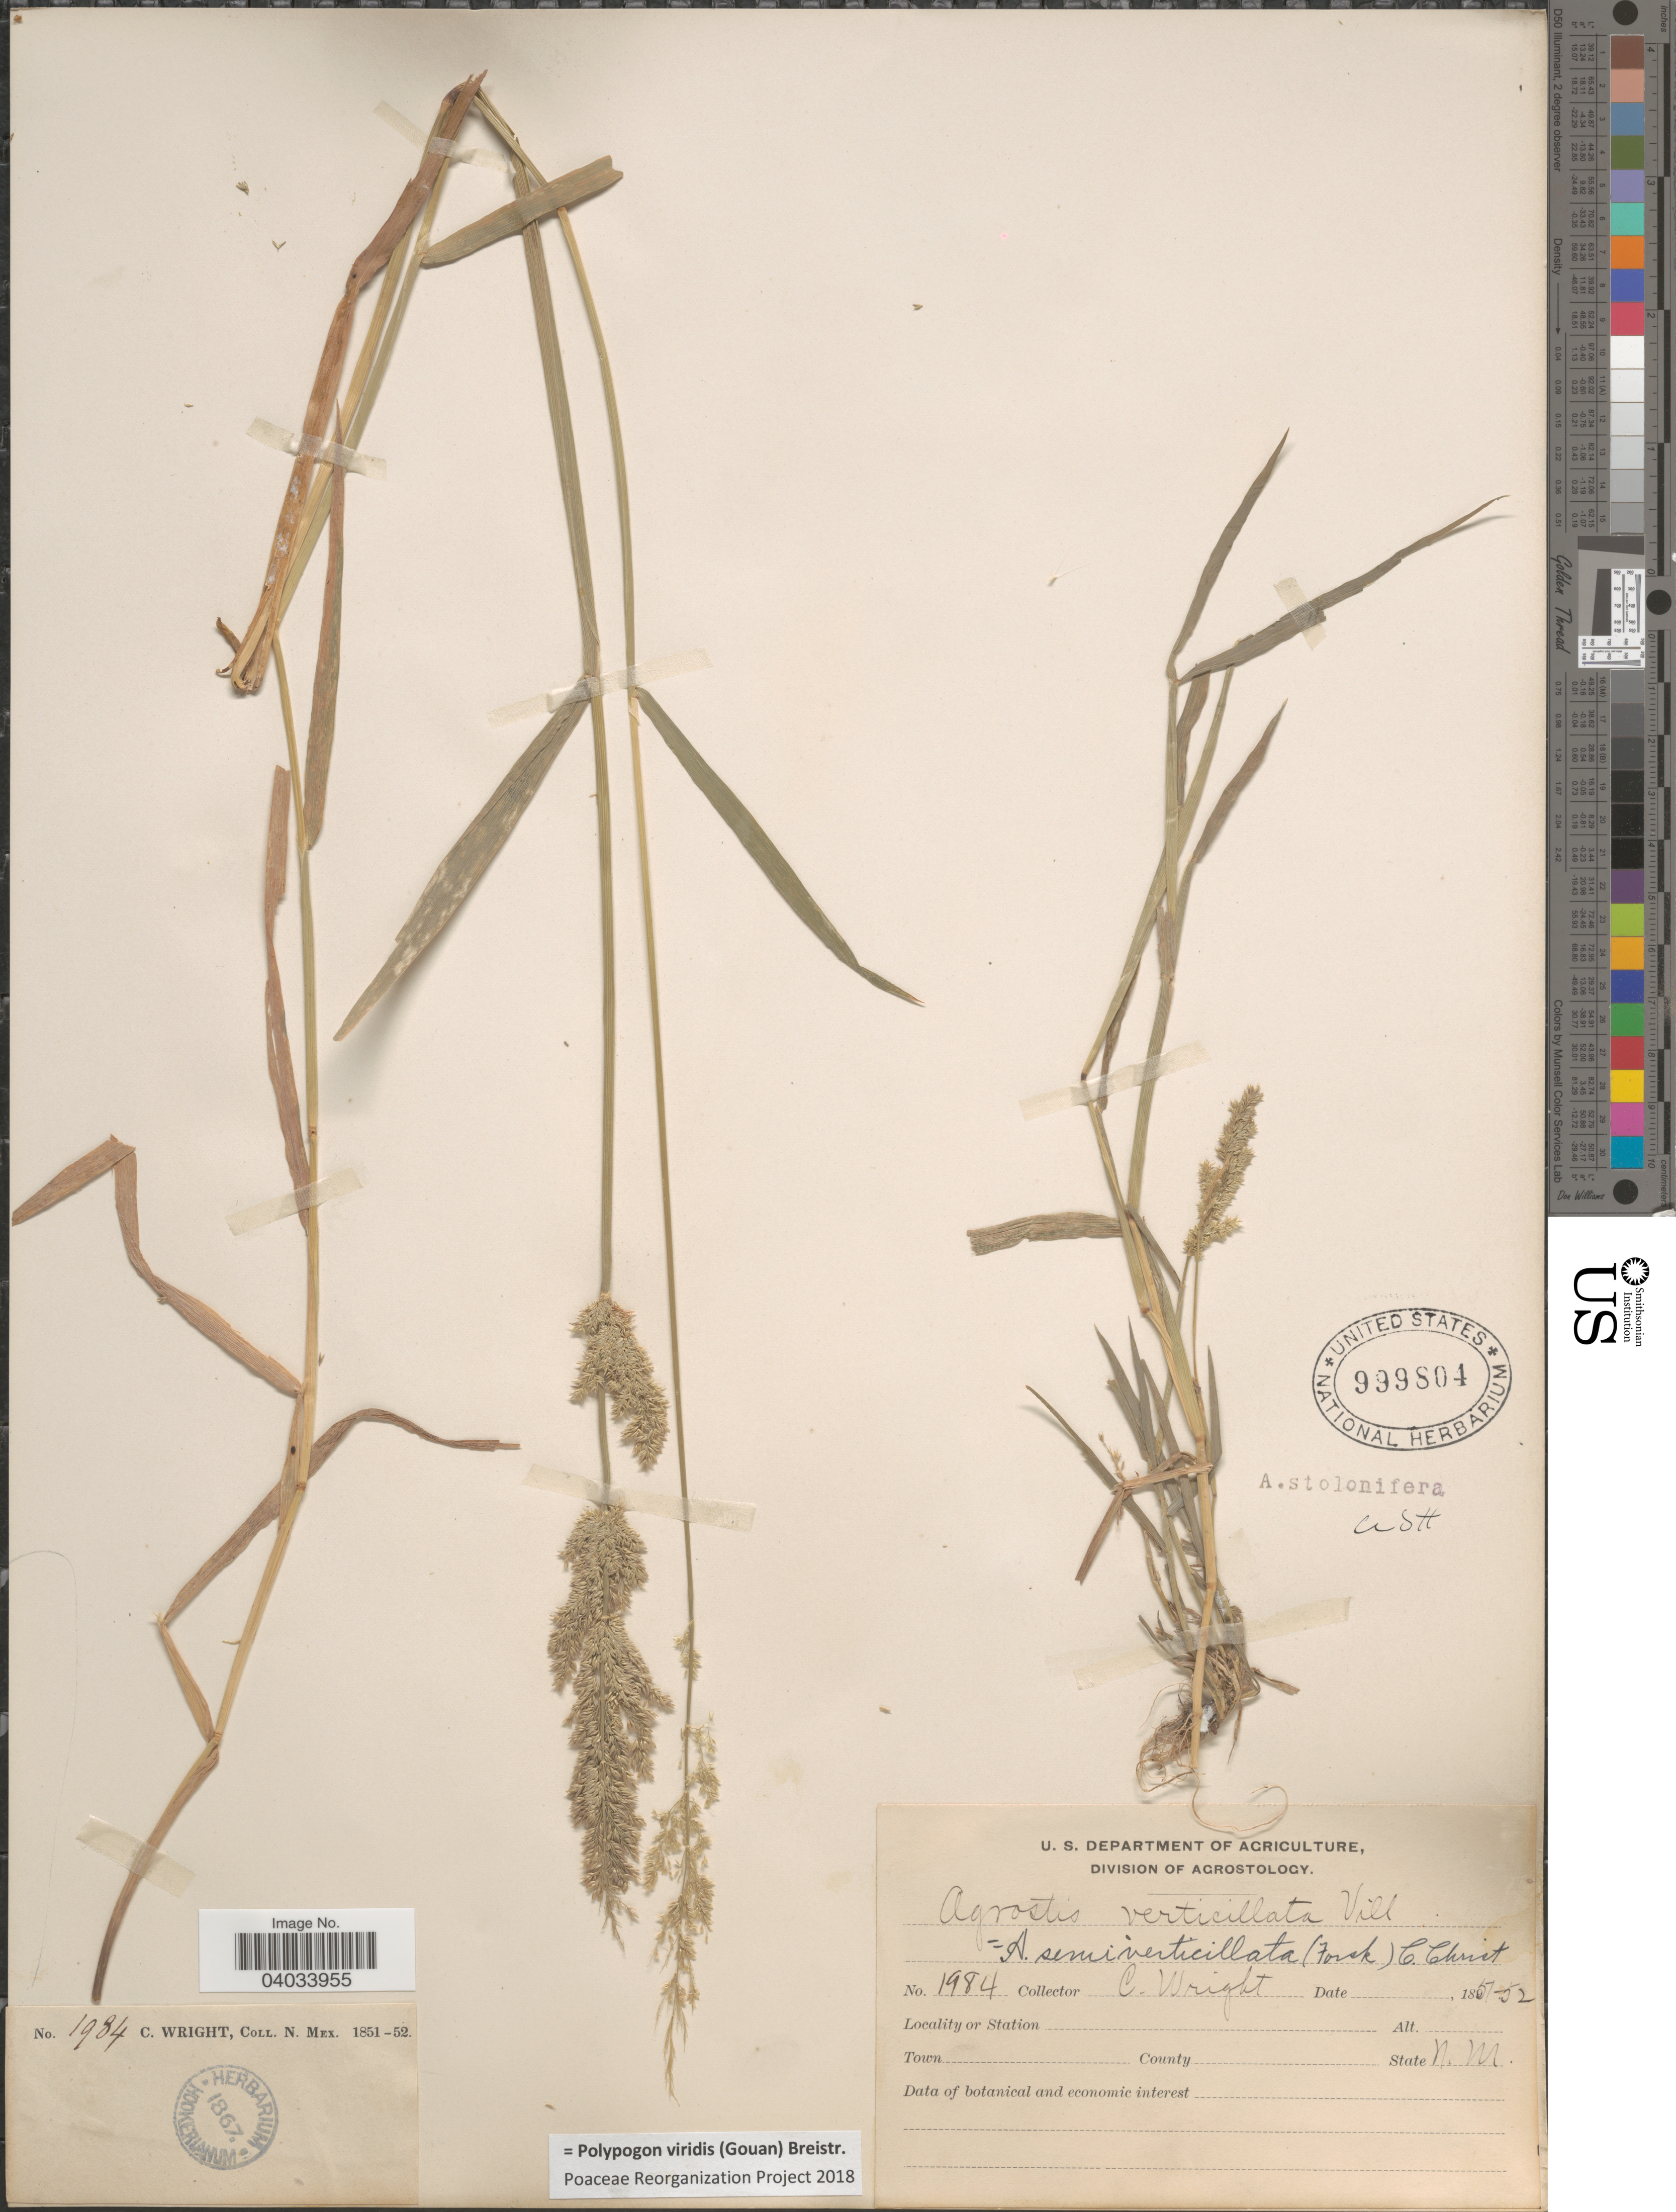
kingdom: Plantae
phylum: Tracheophyta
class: Liliopsida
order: Poales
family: Poaceae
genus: Polypogon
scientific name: Polypogon viridis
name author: (Gouan) Breistroffer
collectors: C. Wright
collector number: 1984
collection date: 1851/1852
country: United States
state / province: New Mexico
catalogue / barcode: US 999804